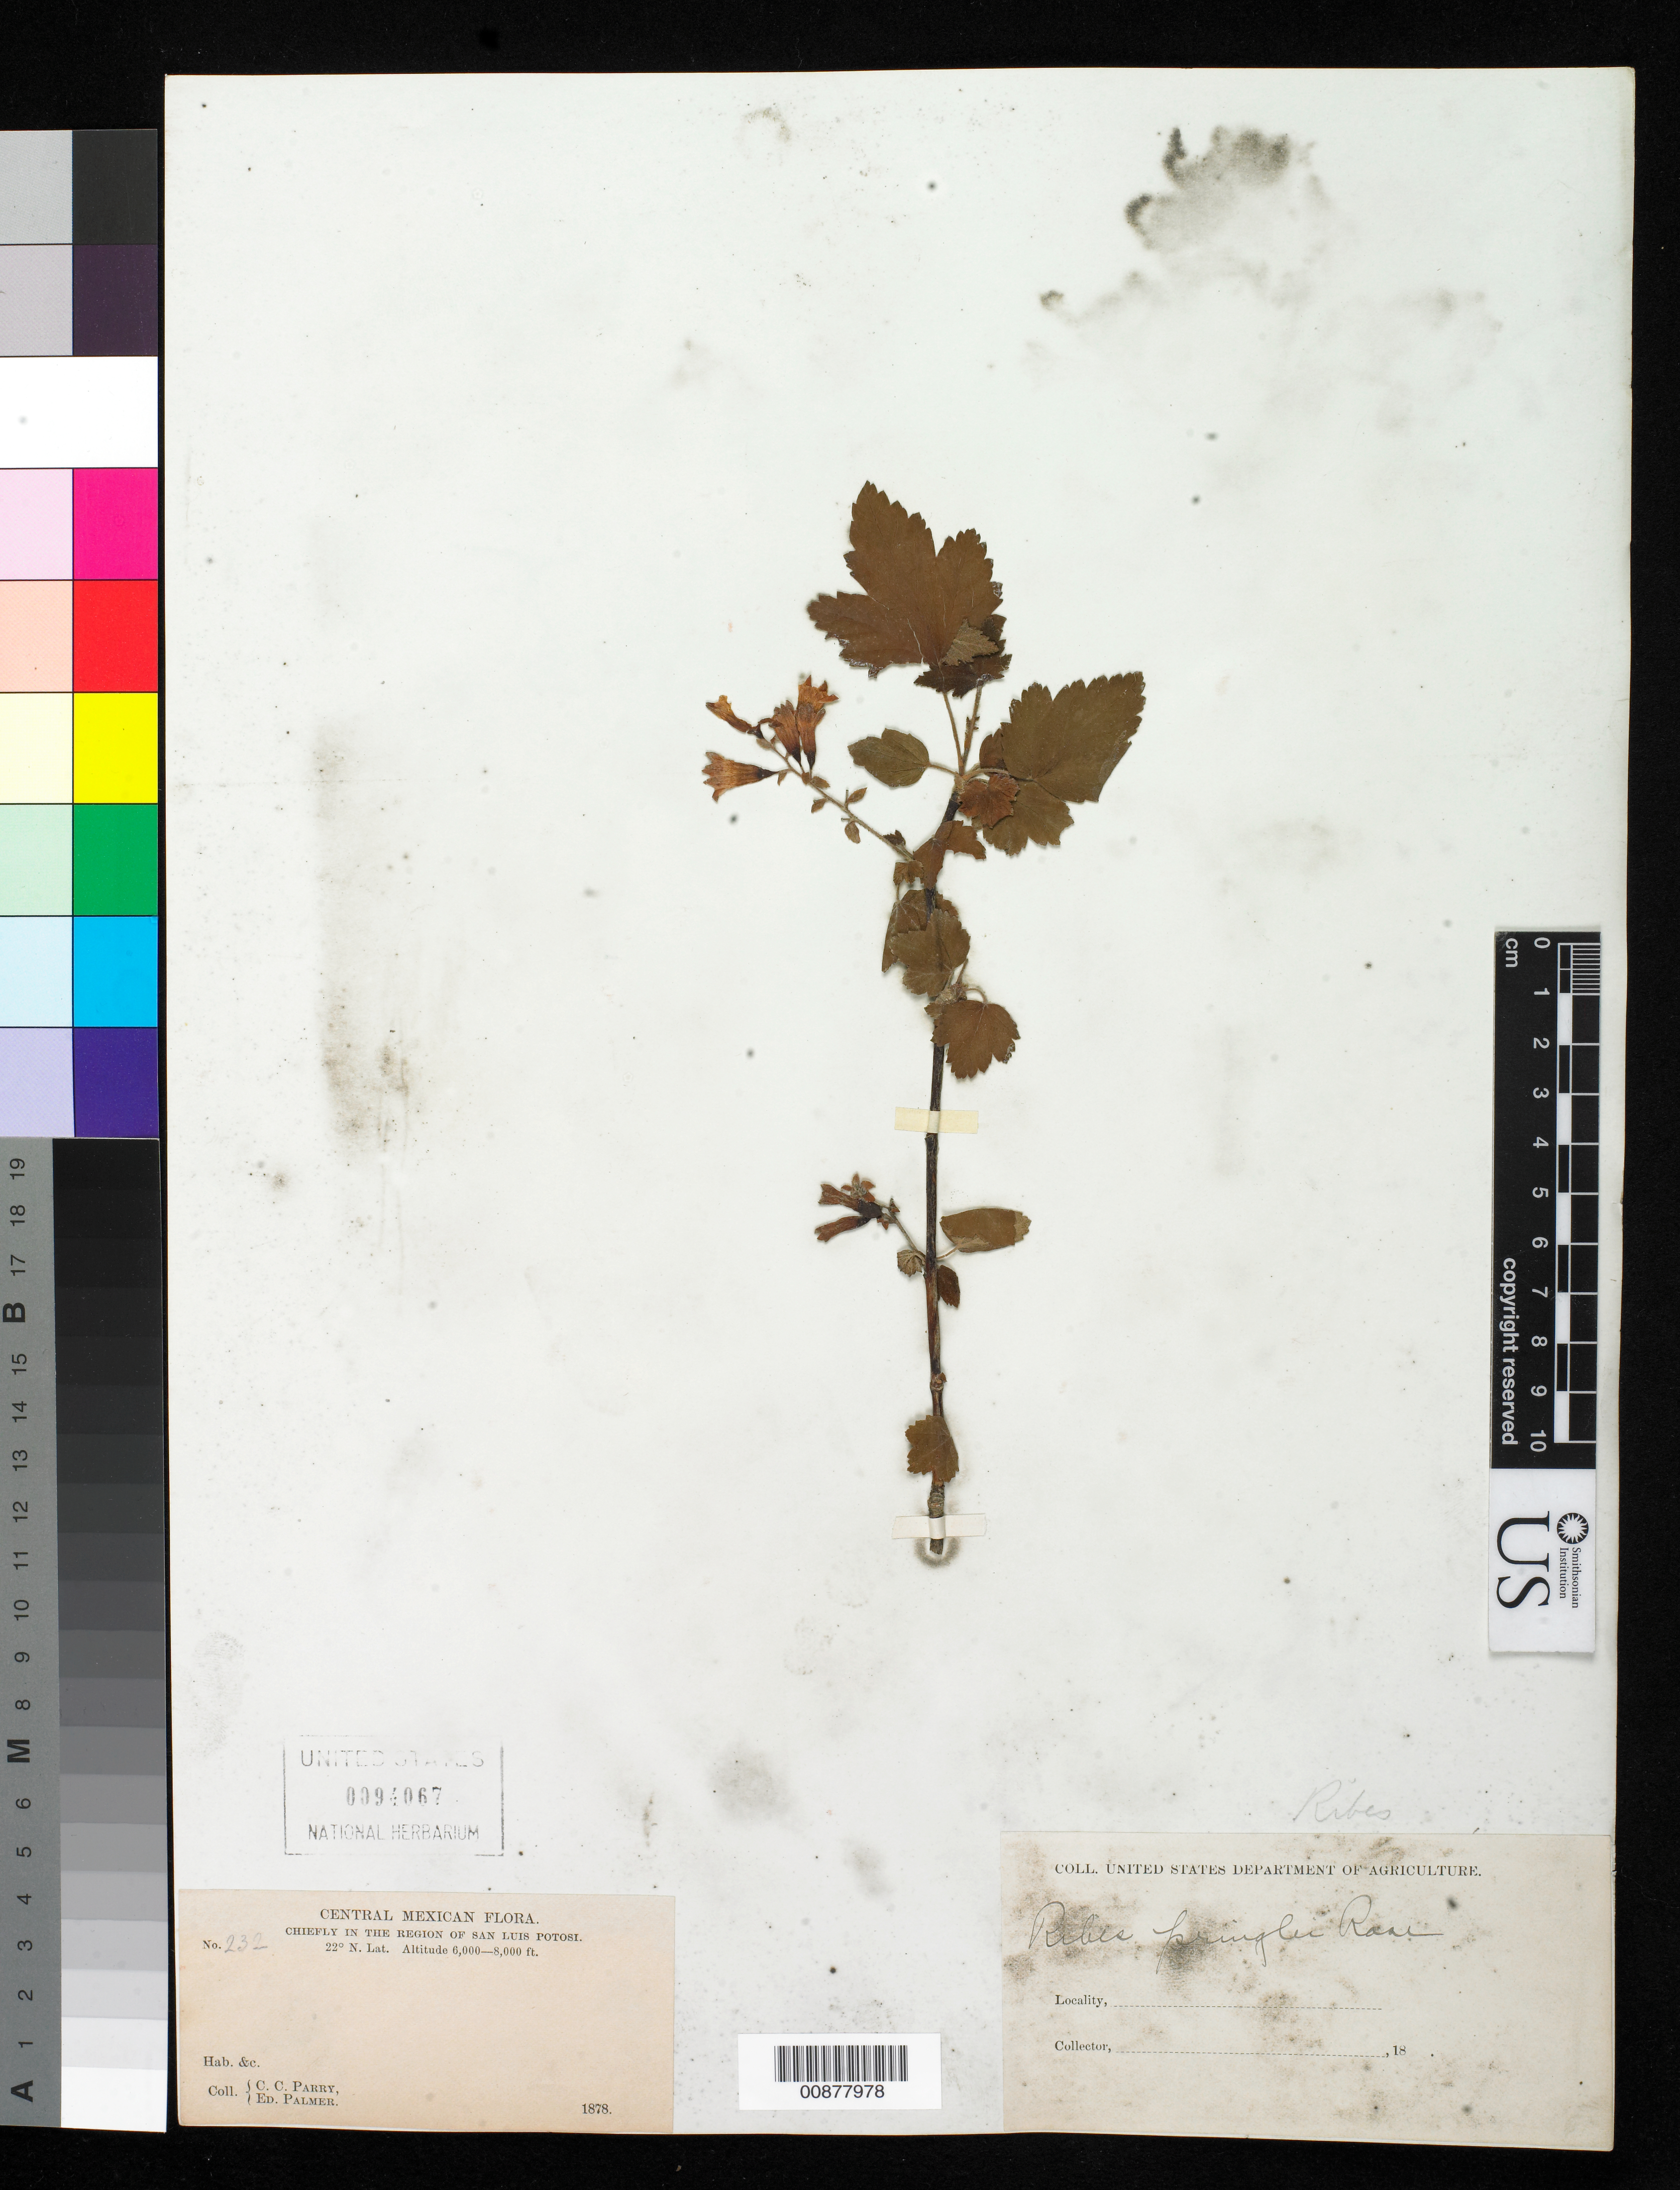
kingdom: Plantae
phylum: Tracheophyta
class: Magnoliopsida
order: Saxifragales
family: Grossulariaceae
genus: Ribes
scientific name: Ribes pringlei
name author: Rose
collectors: C. C. Parry & E. Palmer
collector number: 232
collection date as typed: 1878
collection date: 1878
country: Mexico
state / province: San Luis Potosí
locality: Chiefly in the region of San Luis Potosí.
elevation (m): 1829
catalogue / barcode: US 94067